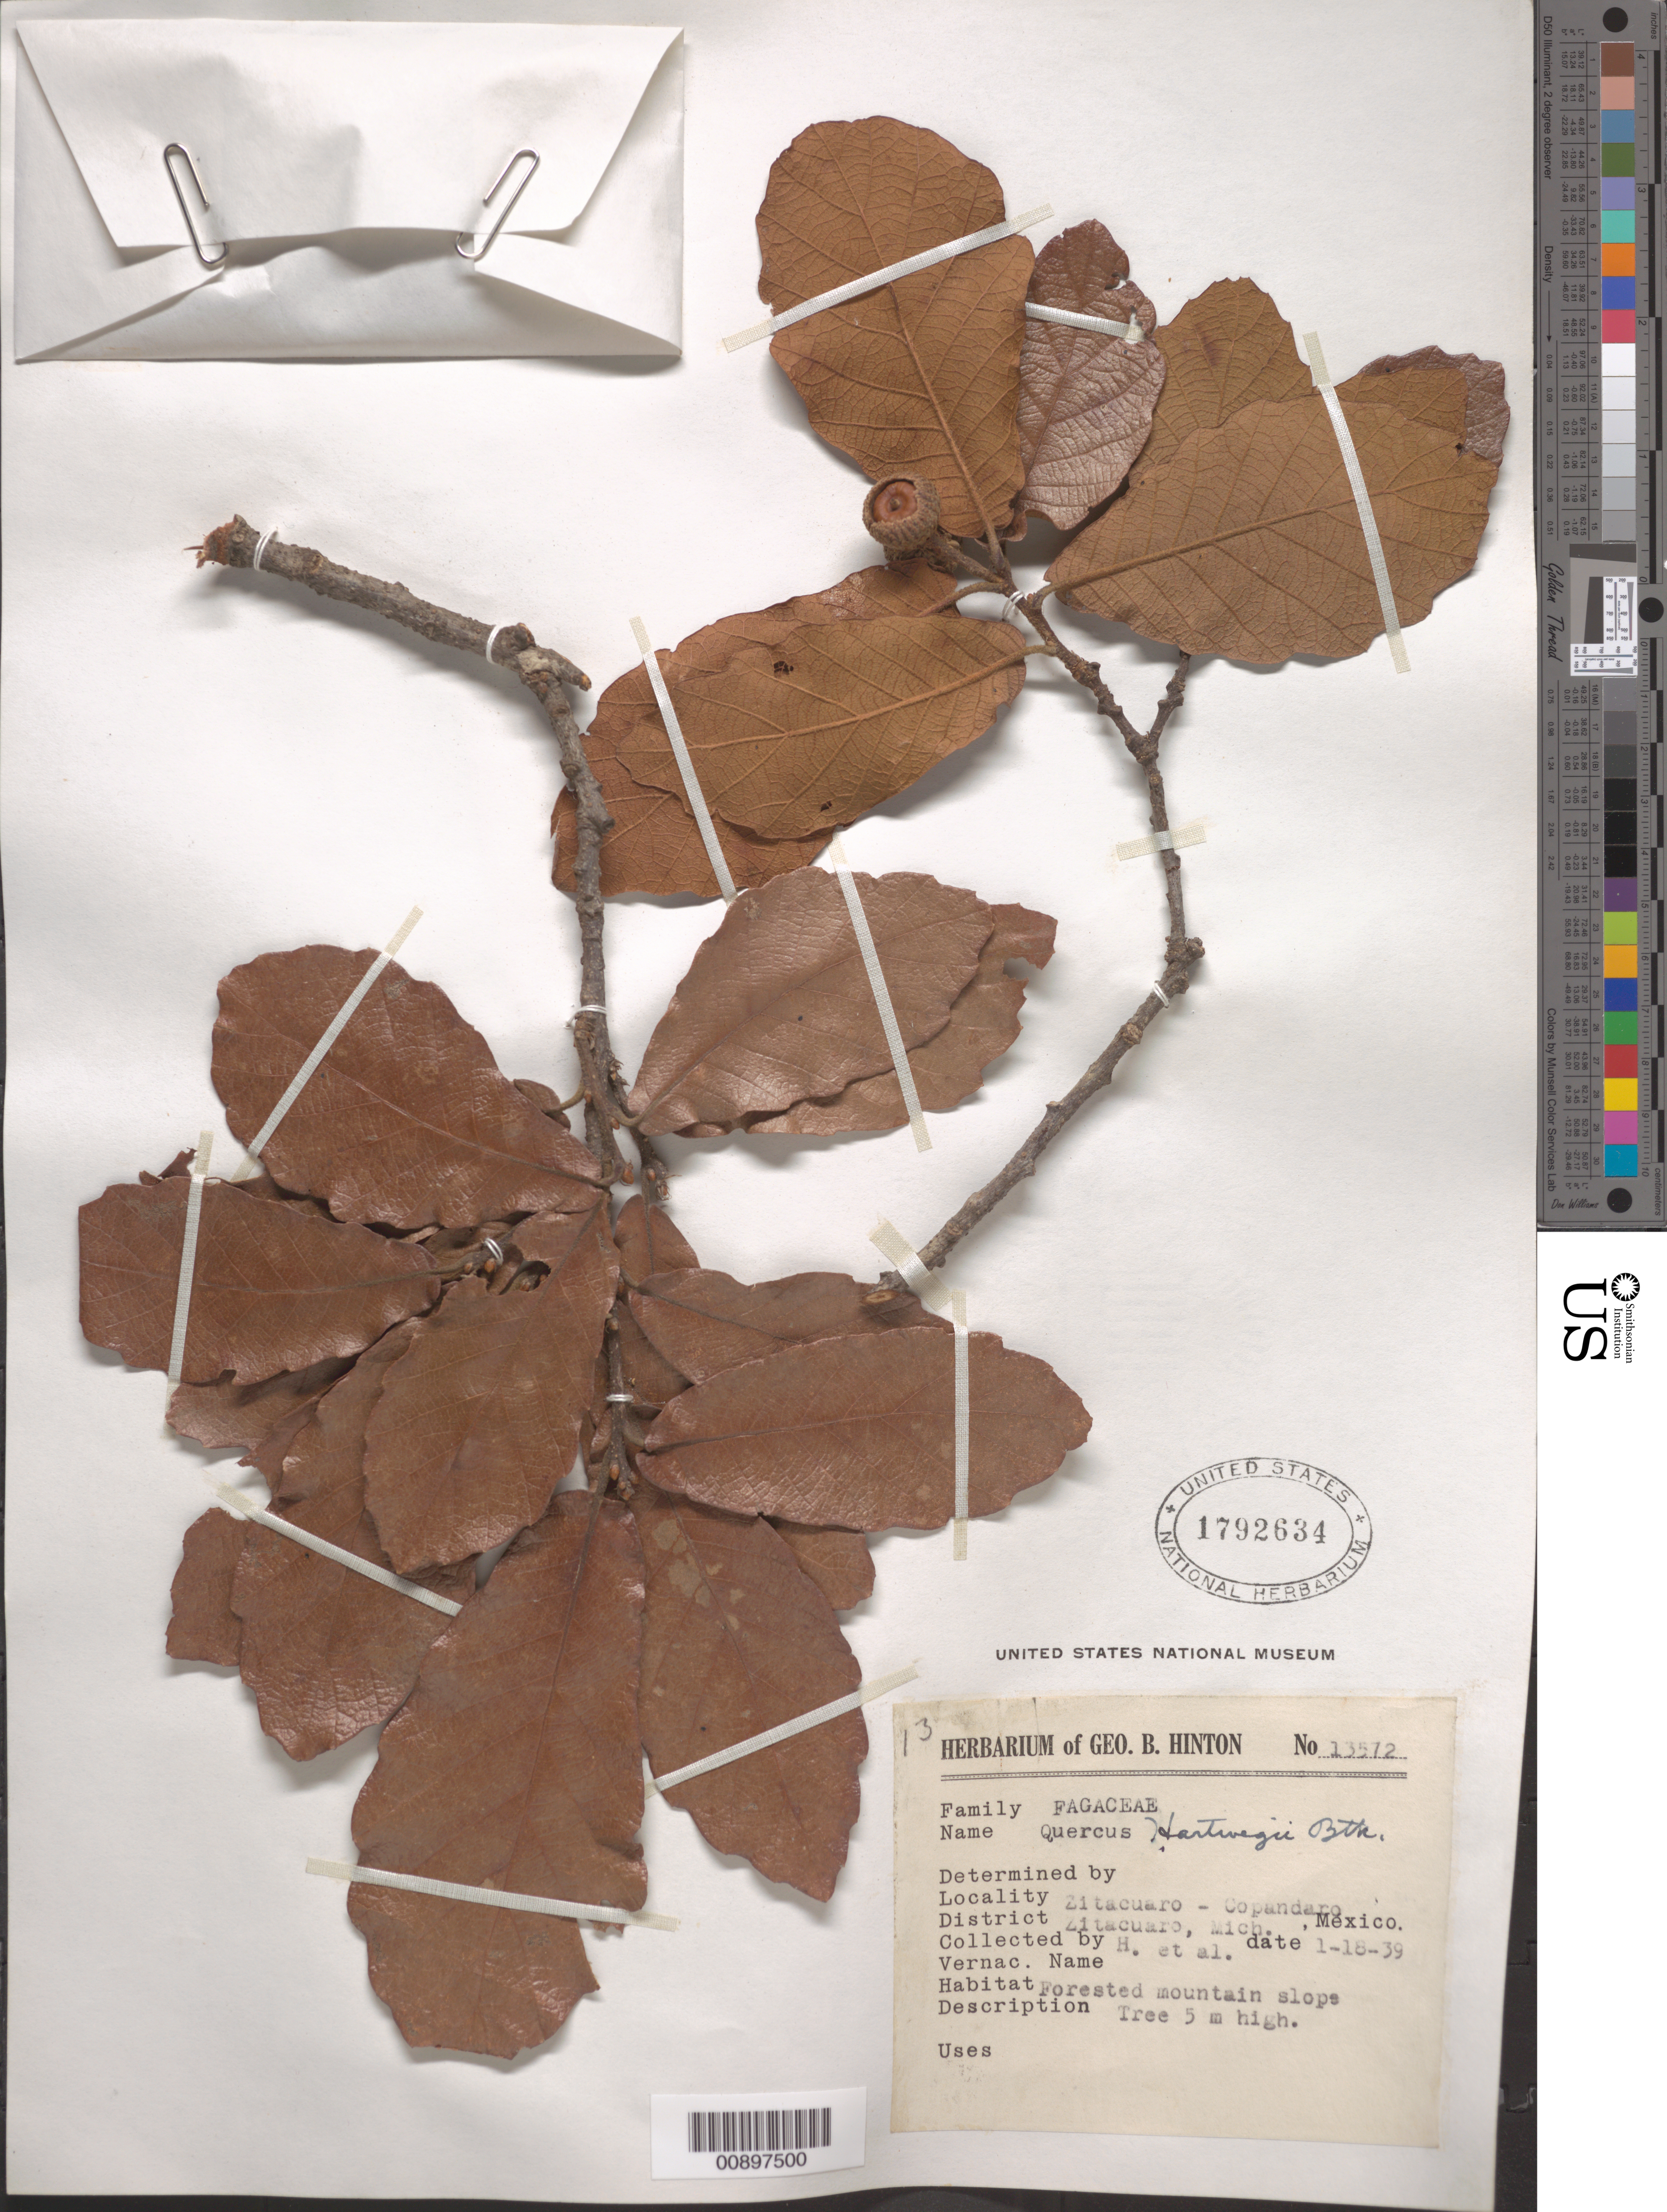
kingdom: Plantae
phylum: Tracheophyta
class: Magnoliopsida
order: Fagales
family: Fagaceae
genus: Quercus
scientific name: Quercus hartwegii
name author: Benth.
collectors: G. B. Hinton & et al.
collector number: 13572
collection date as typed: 18 Jan 1939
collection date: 1939-01-18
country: Mexico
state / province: Michoacán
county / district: Zitácuaro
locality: Zitácuaro - Copandaro, District Zitácuaro, Michoacán.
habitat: Forested mountain slope.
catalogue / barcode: US 1792634